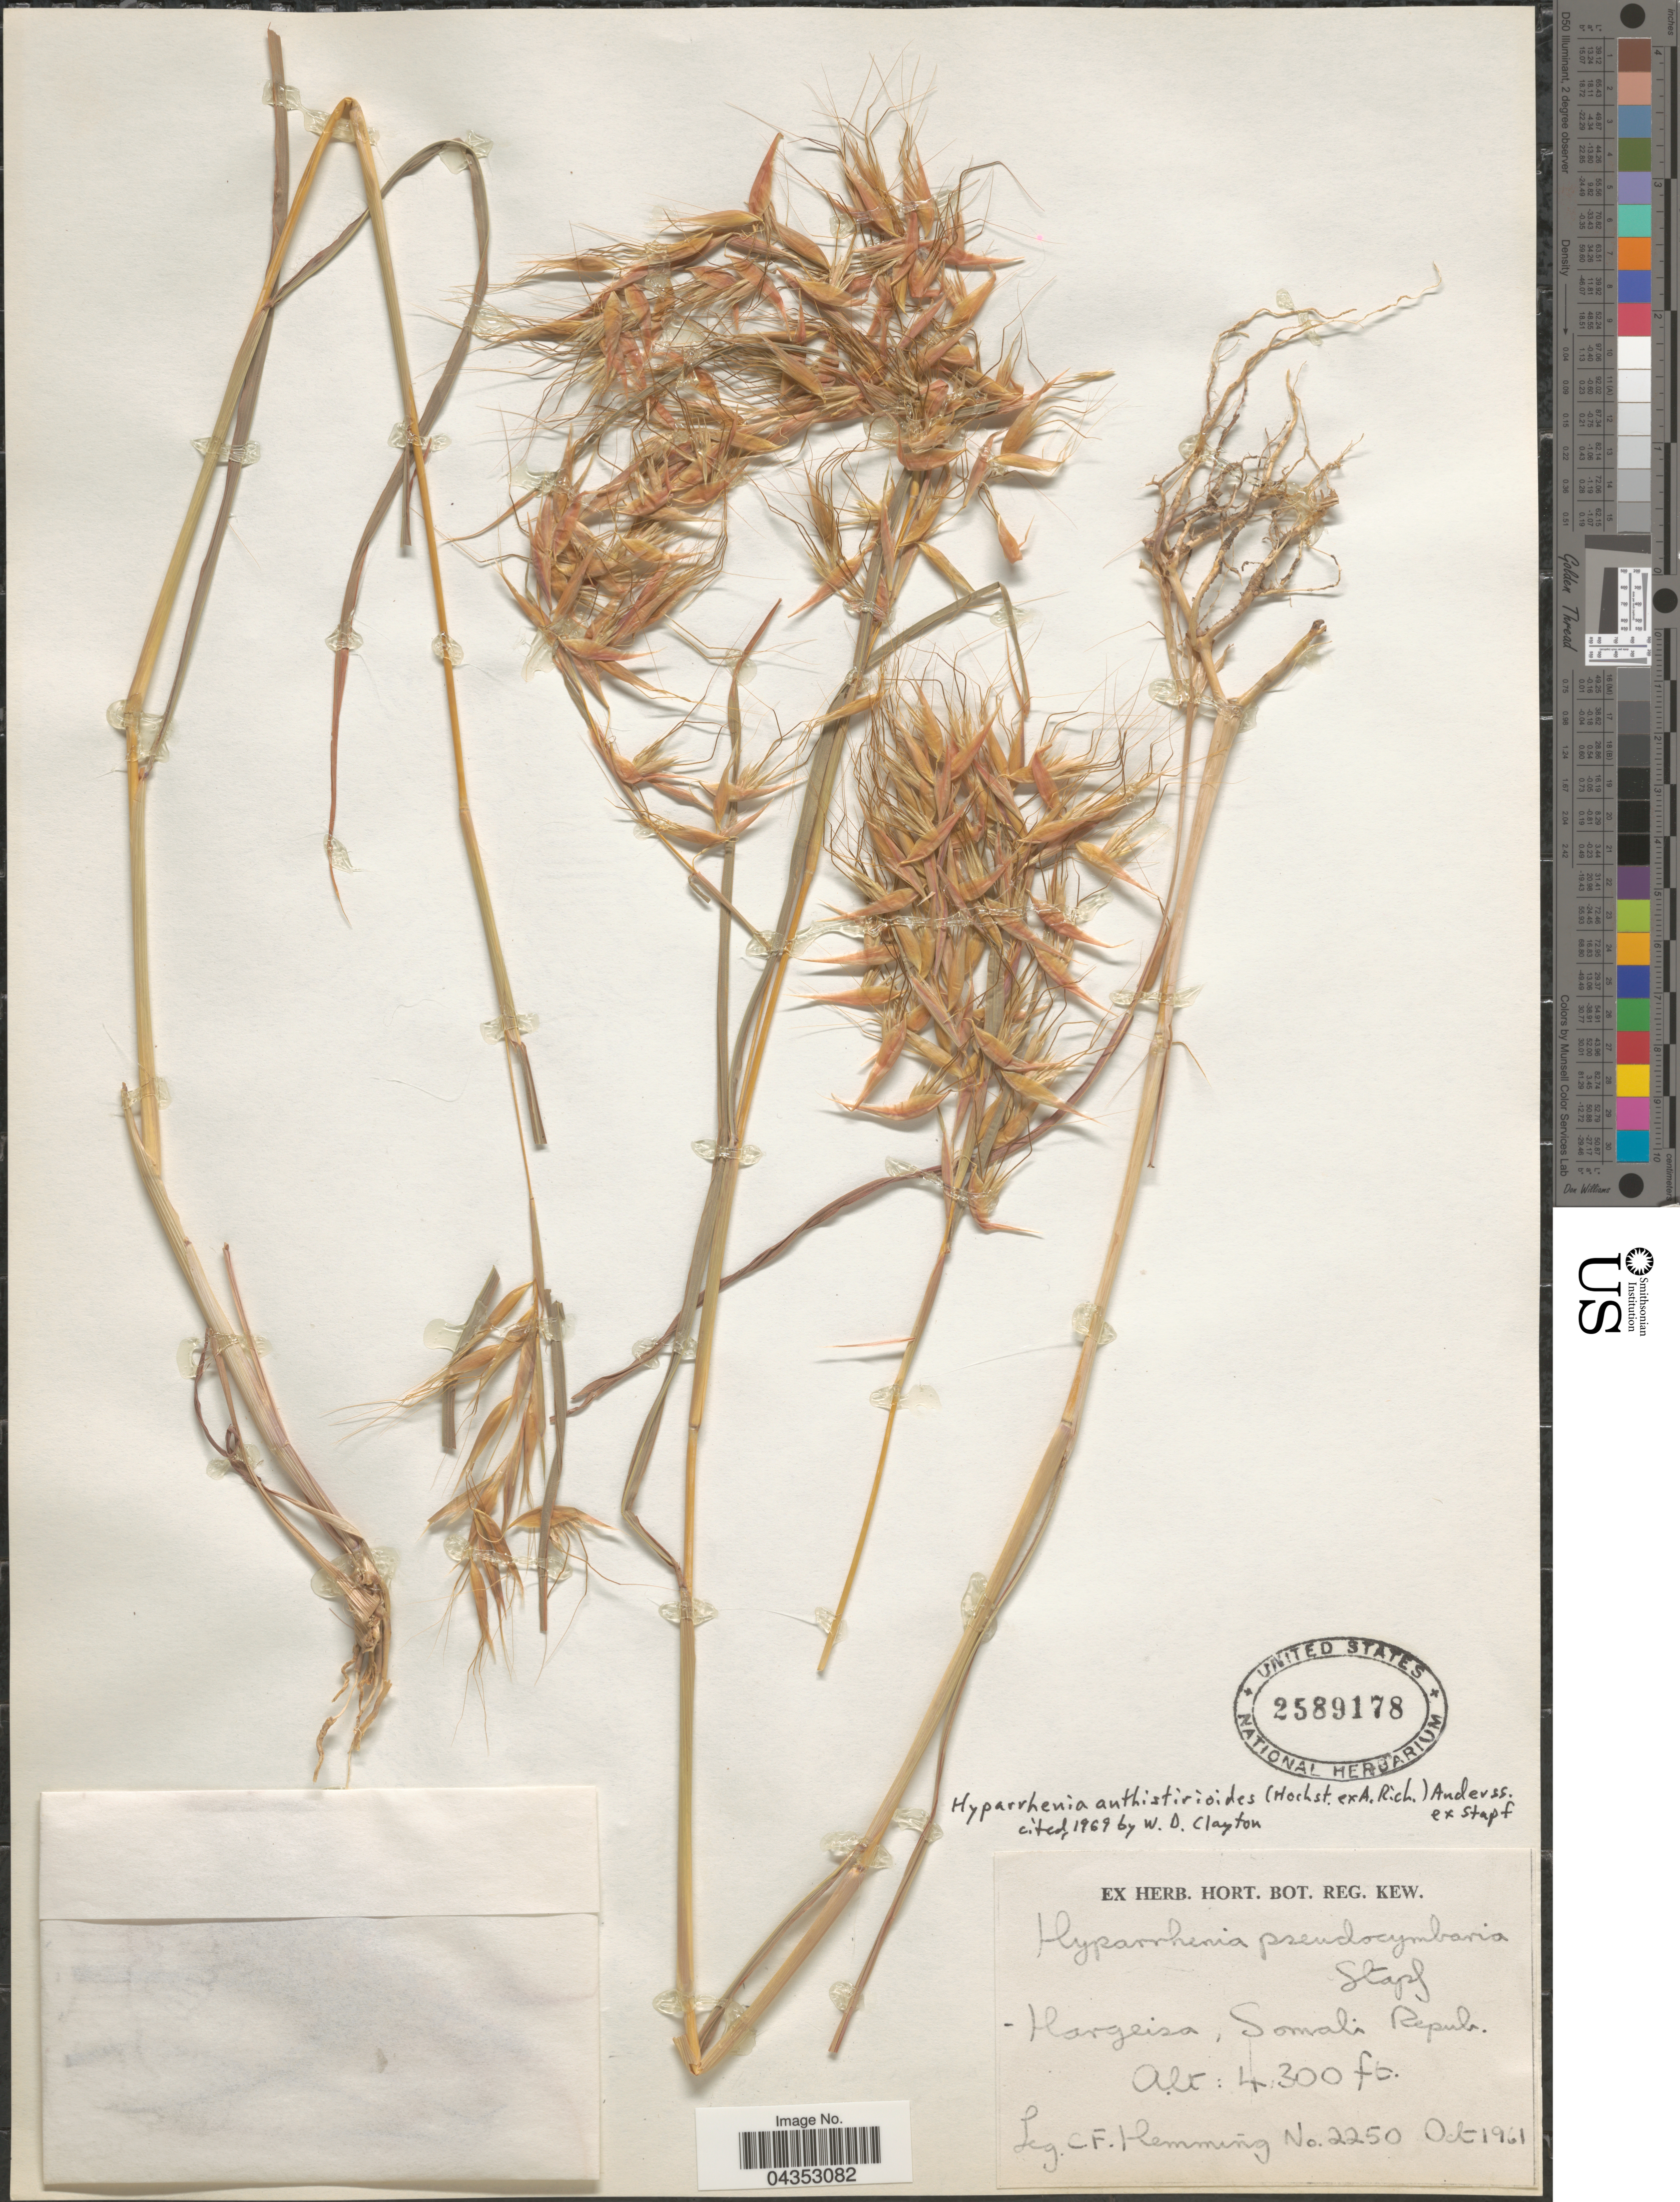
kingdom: Plantae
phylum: Tracheophyta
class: Liliopsida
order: Poales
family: Poaceae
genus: Hyparrhenia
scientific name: Hyparrhenia anthistirioides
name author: (Hochst. ex A. Rich.) Andersson ex Stapf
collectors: C. Flemming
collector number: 2250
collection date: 1961-10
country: Ethiopia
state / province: Somali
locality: Hargeisa, Somali Repub.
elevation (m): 1311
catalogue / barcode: US 2589178